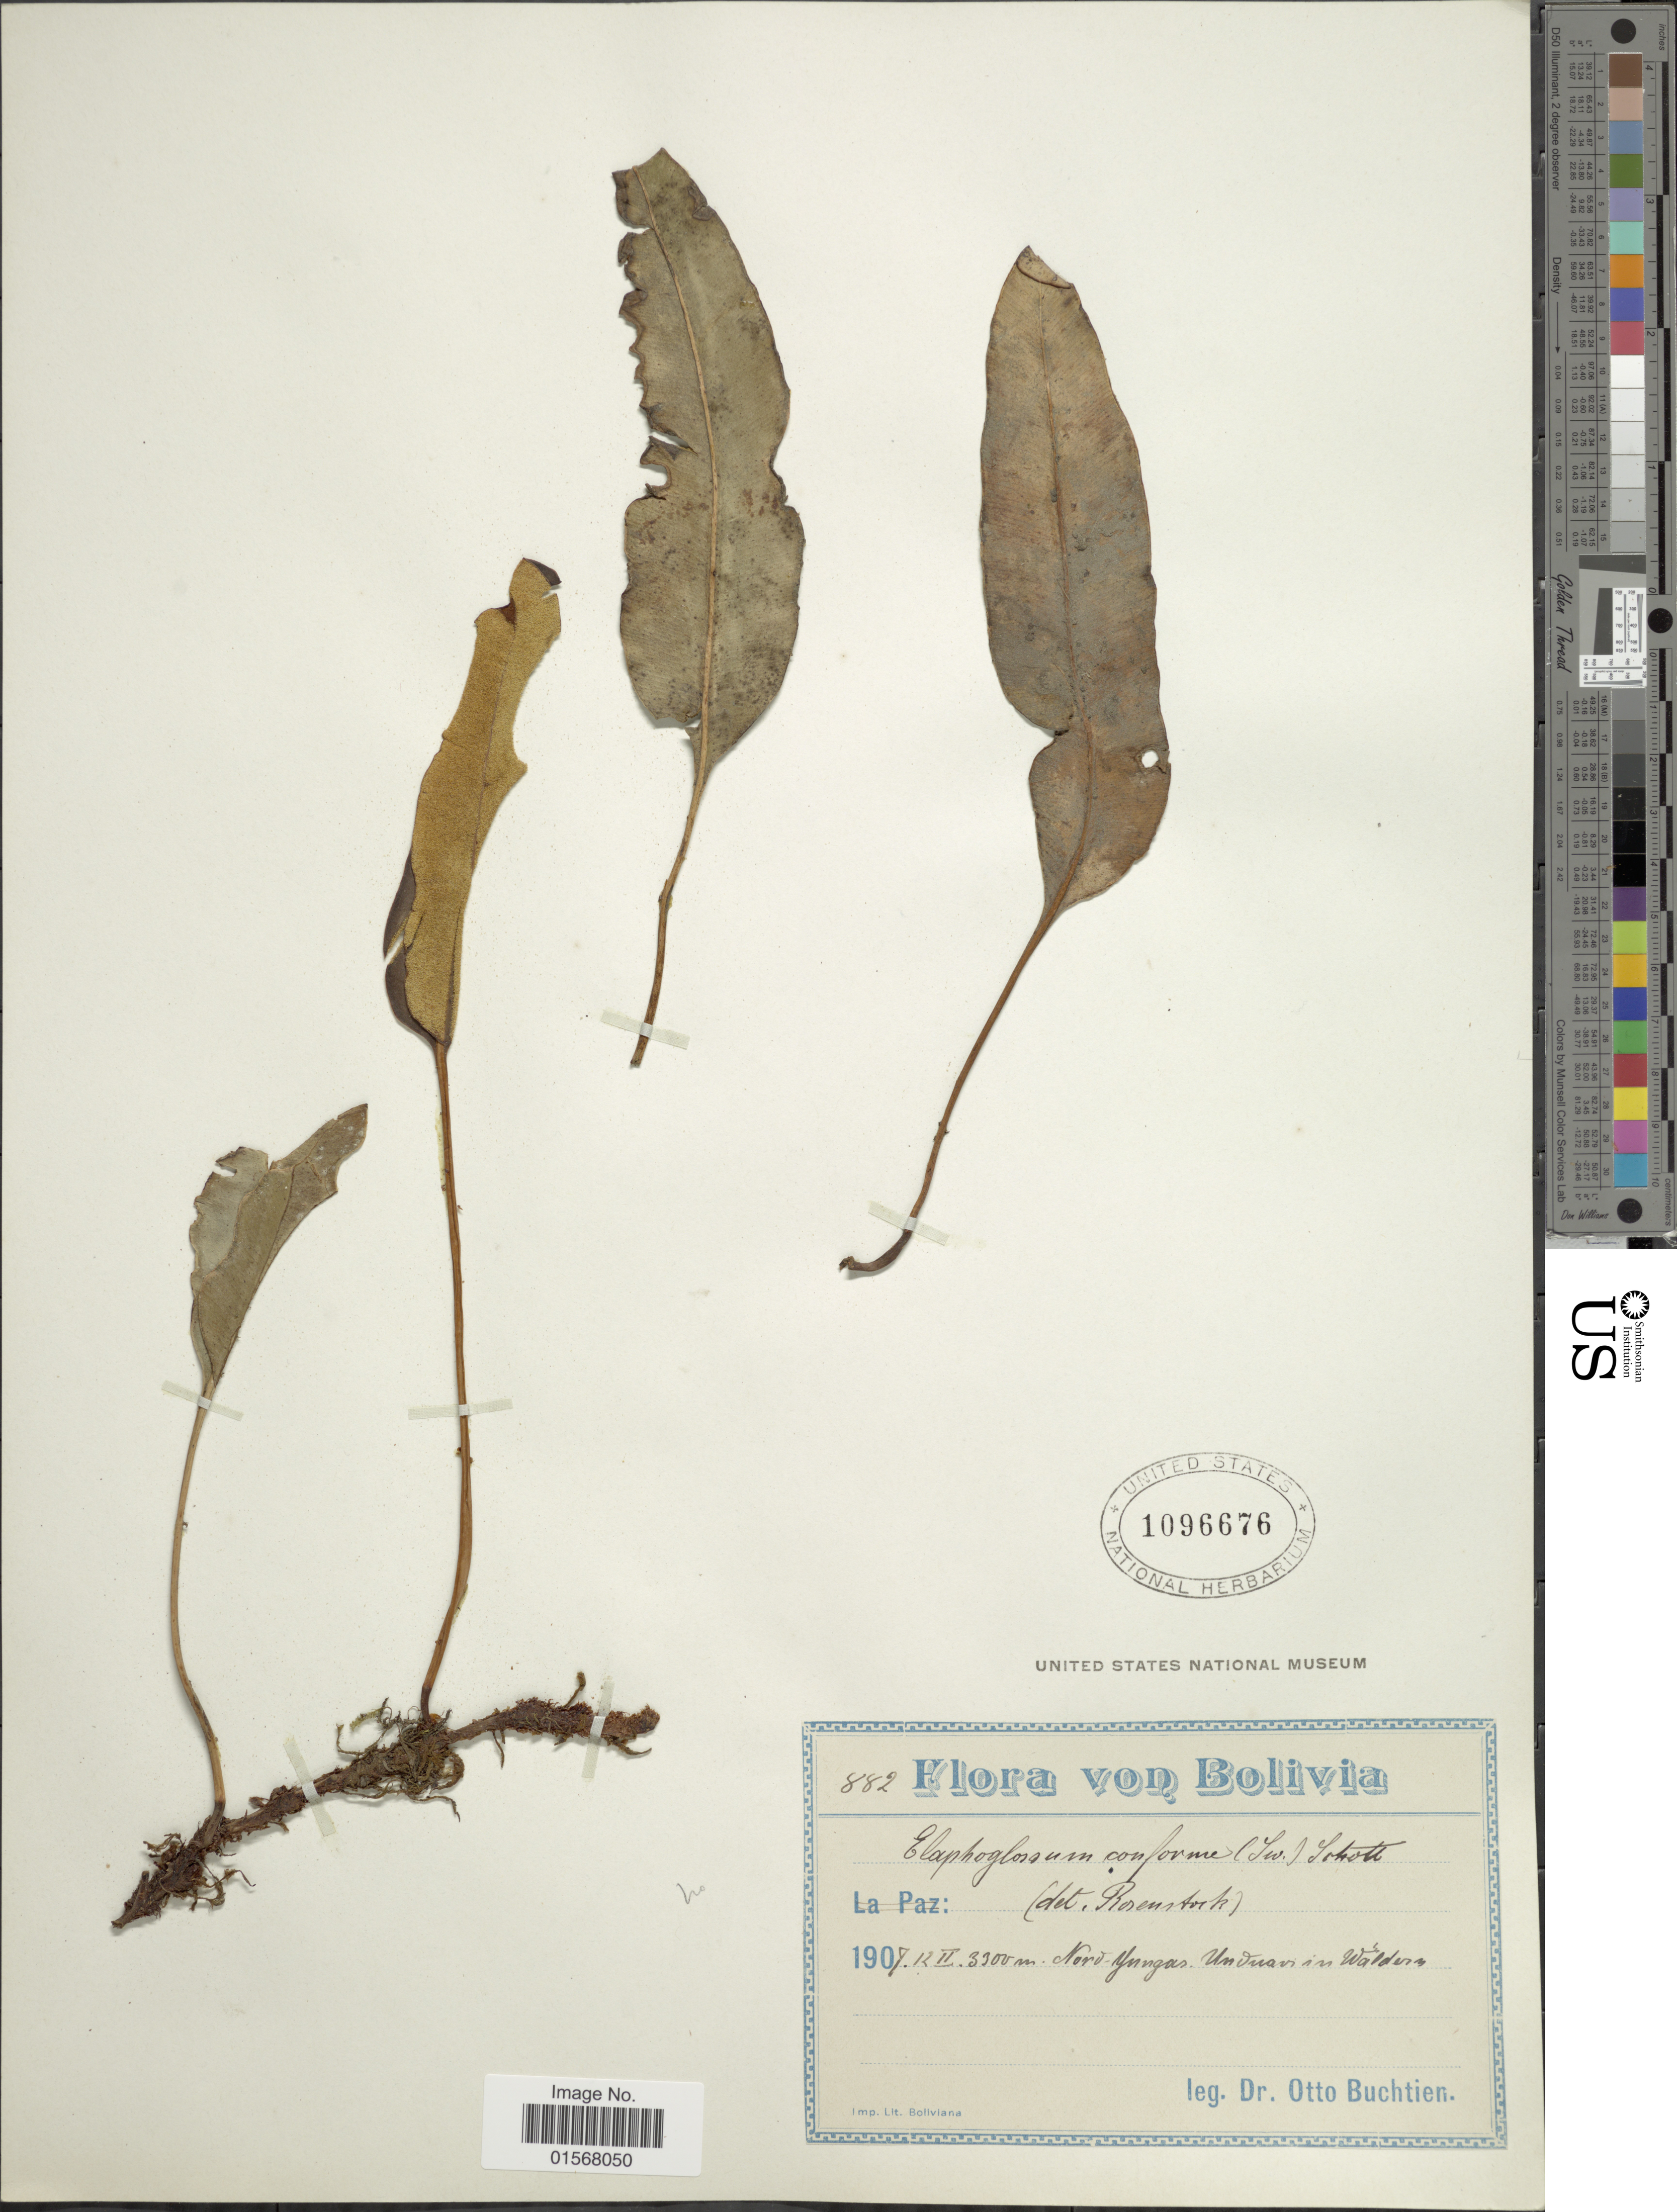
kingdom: Plantae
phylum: Tracheophyta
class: Polypodiopsida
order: Polypodiales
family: Dryopteridaceae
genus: Elaphoglossum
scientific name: Elaphoglossum sp.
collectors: O. Buchtien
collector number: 882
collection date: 1907-02-12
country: Bolivia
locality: Nord-Yungas, Unvuavi in Waldera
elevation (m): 3300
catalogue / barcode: US 1096676